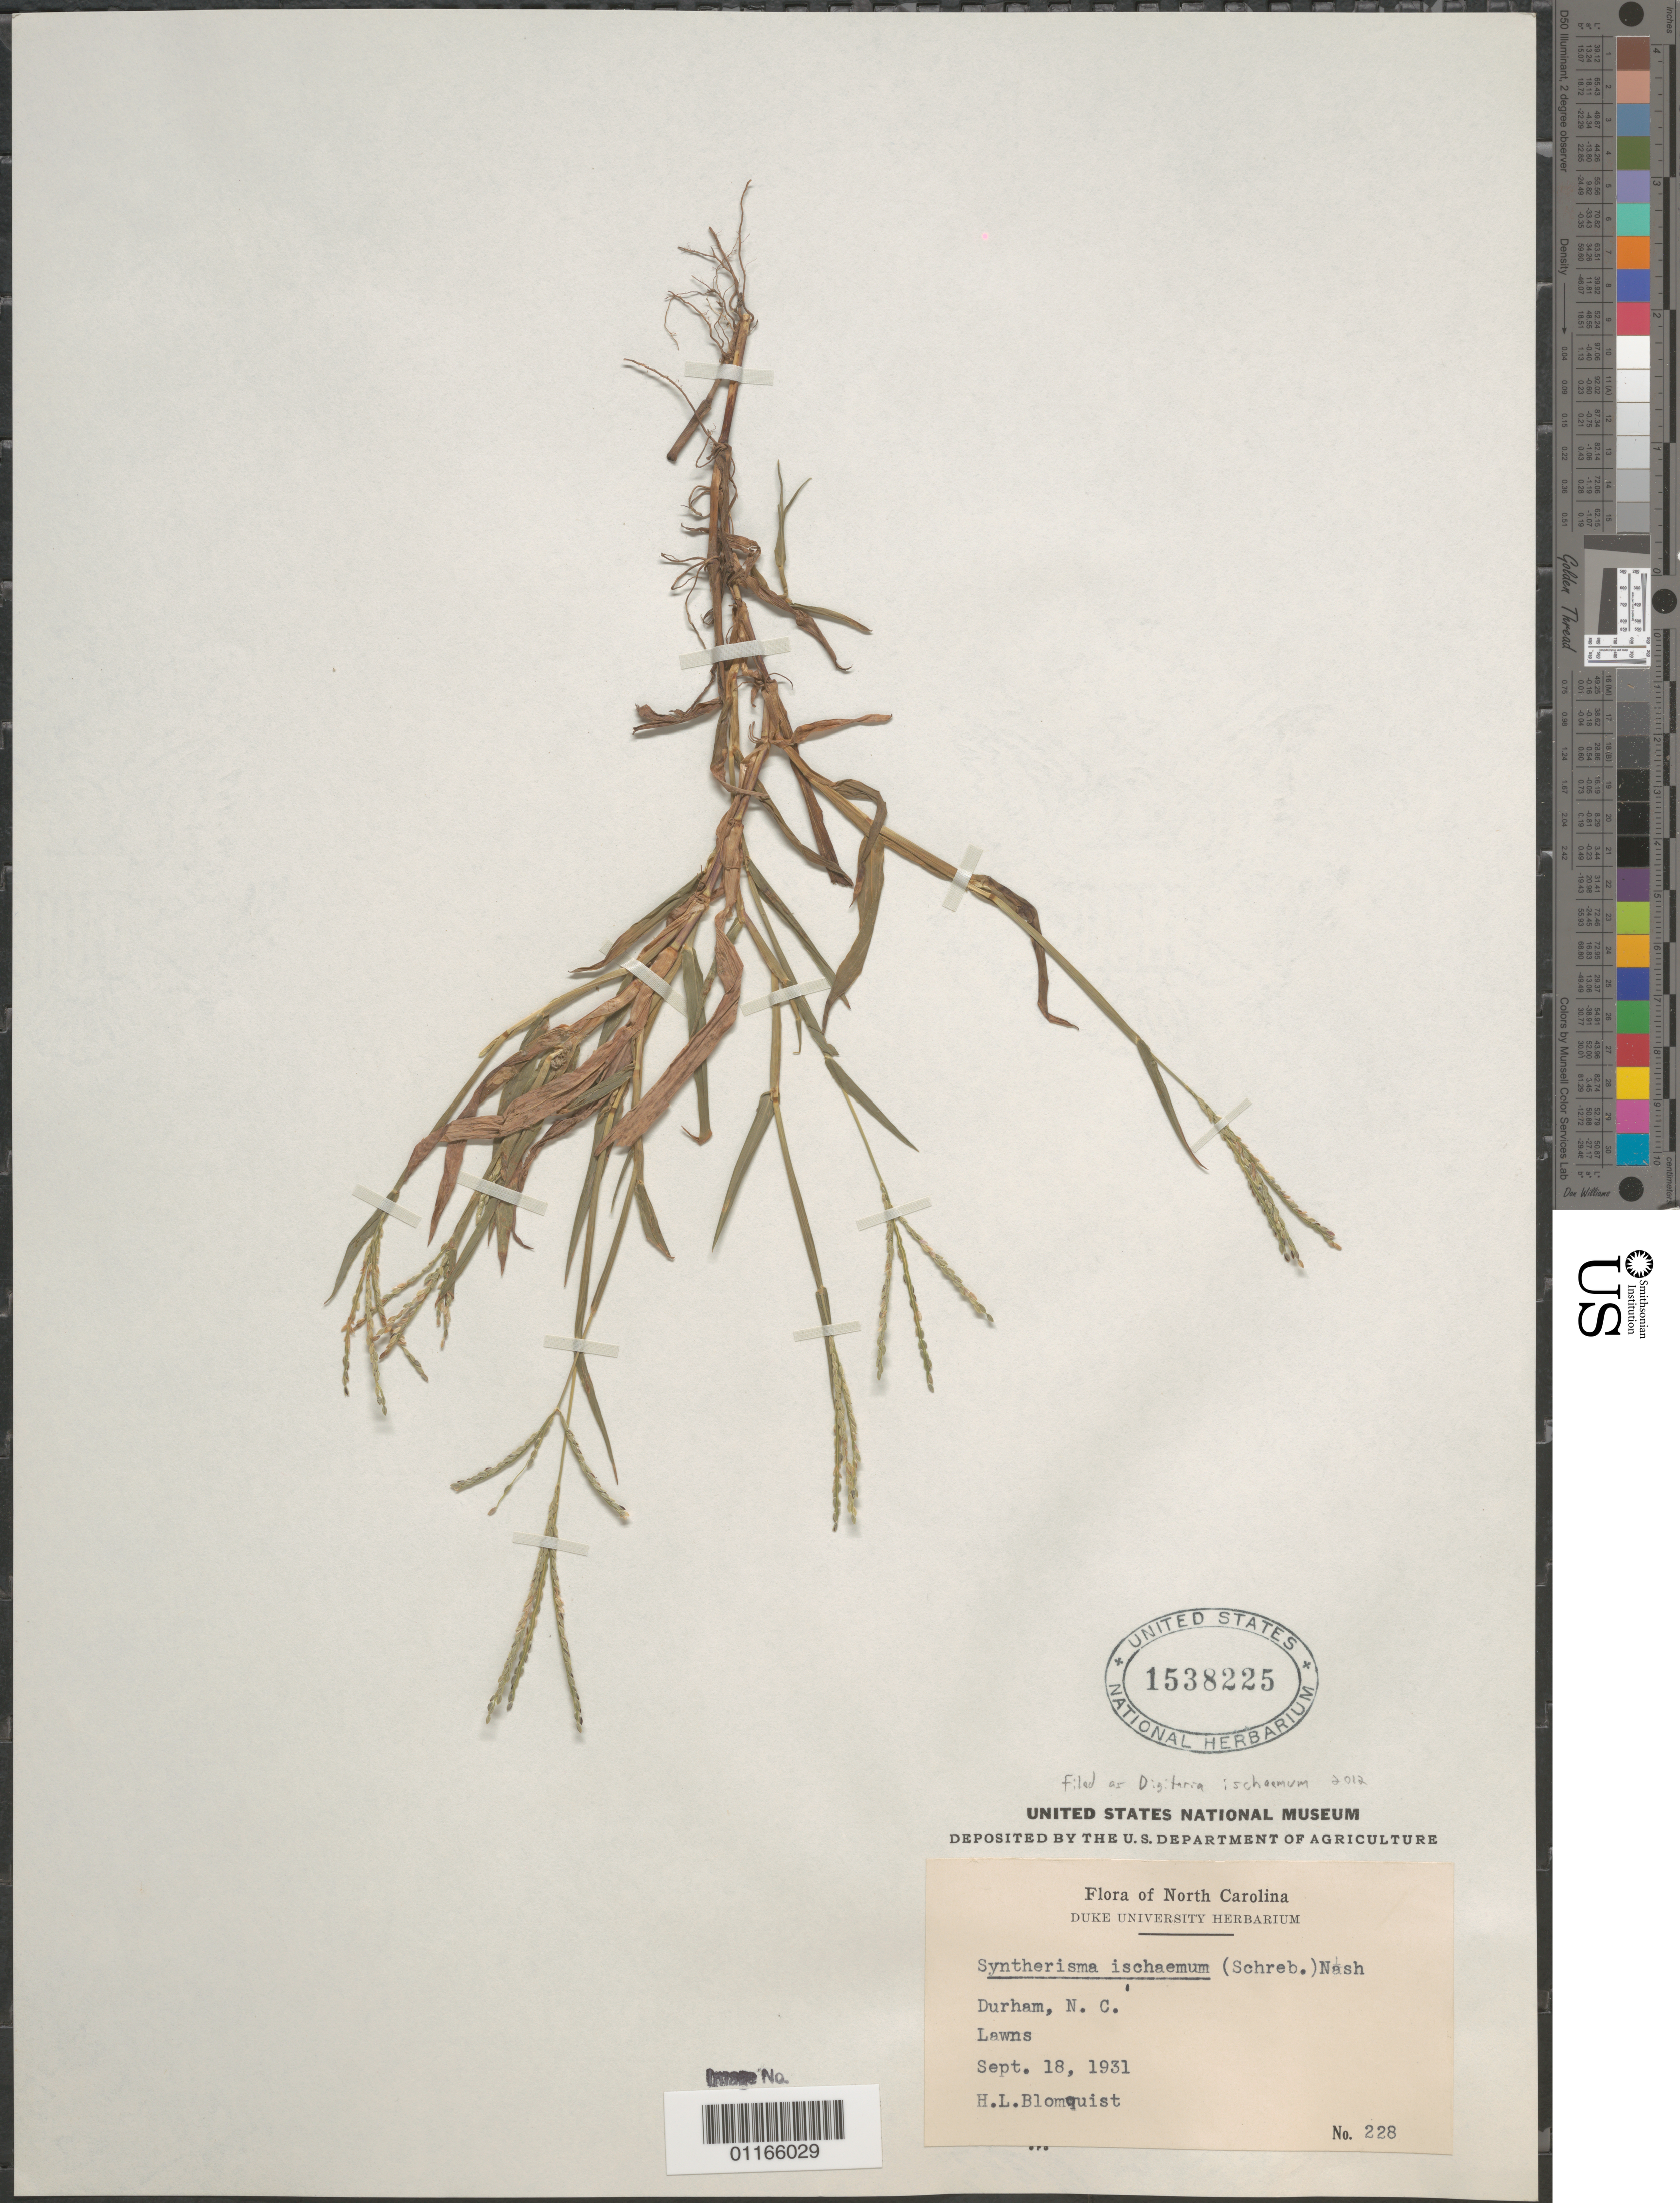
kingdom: Plantae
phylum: Tracheophyta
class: Liliopsida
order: Poales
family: Poaceae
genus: Digitaria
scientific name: Digitaria ischaemum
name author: (Schreber) Schreber ex Muhl.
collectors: H. Blomquist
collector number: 228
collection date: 1931-09-18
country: United States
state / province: North Carolina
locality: Durham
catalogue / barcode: US 1538225